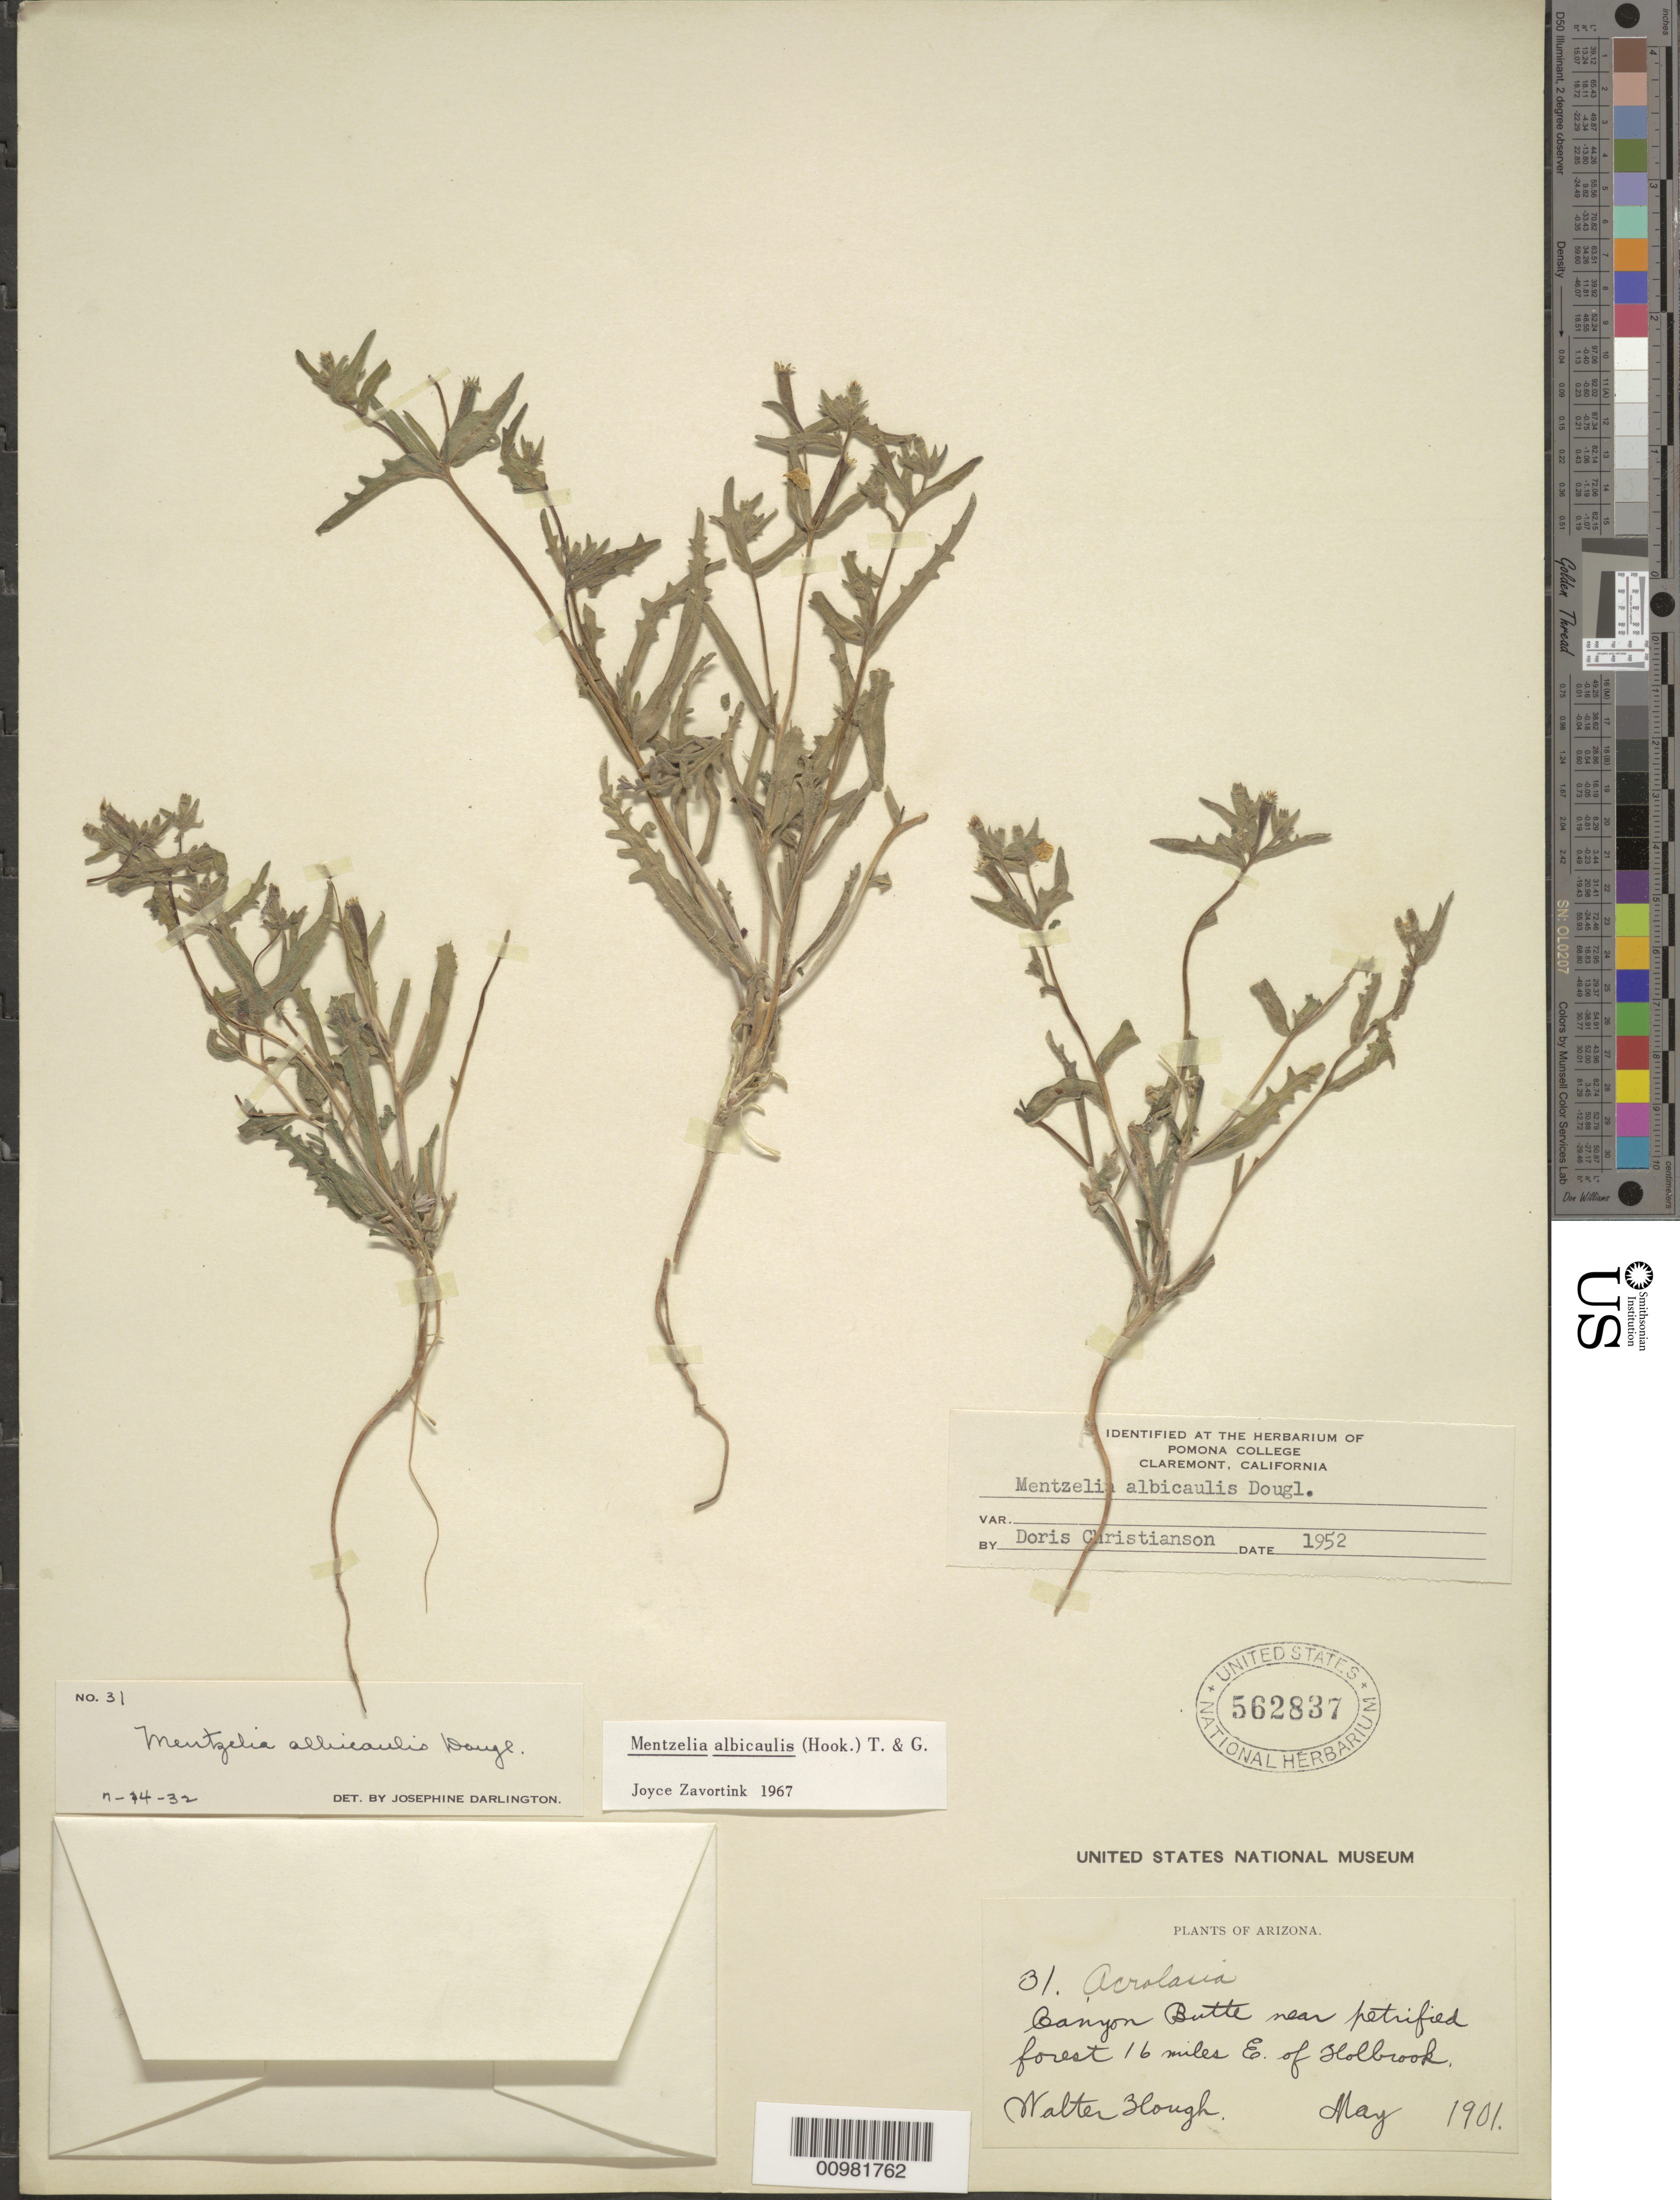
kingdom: Plantae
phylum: Tracheophyta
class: Magnoliopsida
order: Cornales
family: Loasaceae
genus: Mentzelia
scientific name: Mentzelia albicaulis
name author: (Douglas ex Hook.) Douglas ex Torr. & A. Gray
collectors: W. Hough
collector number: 31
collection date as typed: May 1901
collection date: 1901-05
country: United States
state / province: Arizona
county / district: Navajo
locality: Canyon Butte near Petrified Forest, 16 mi. E. of Holbrook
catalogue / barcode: US 562837